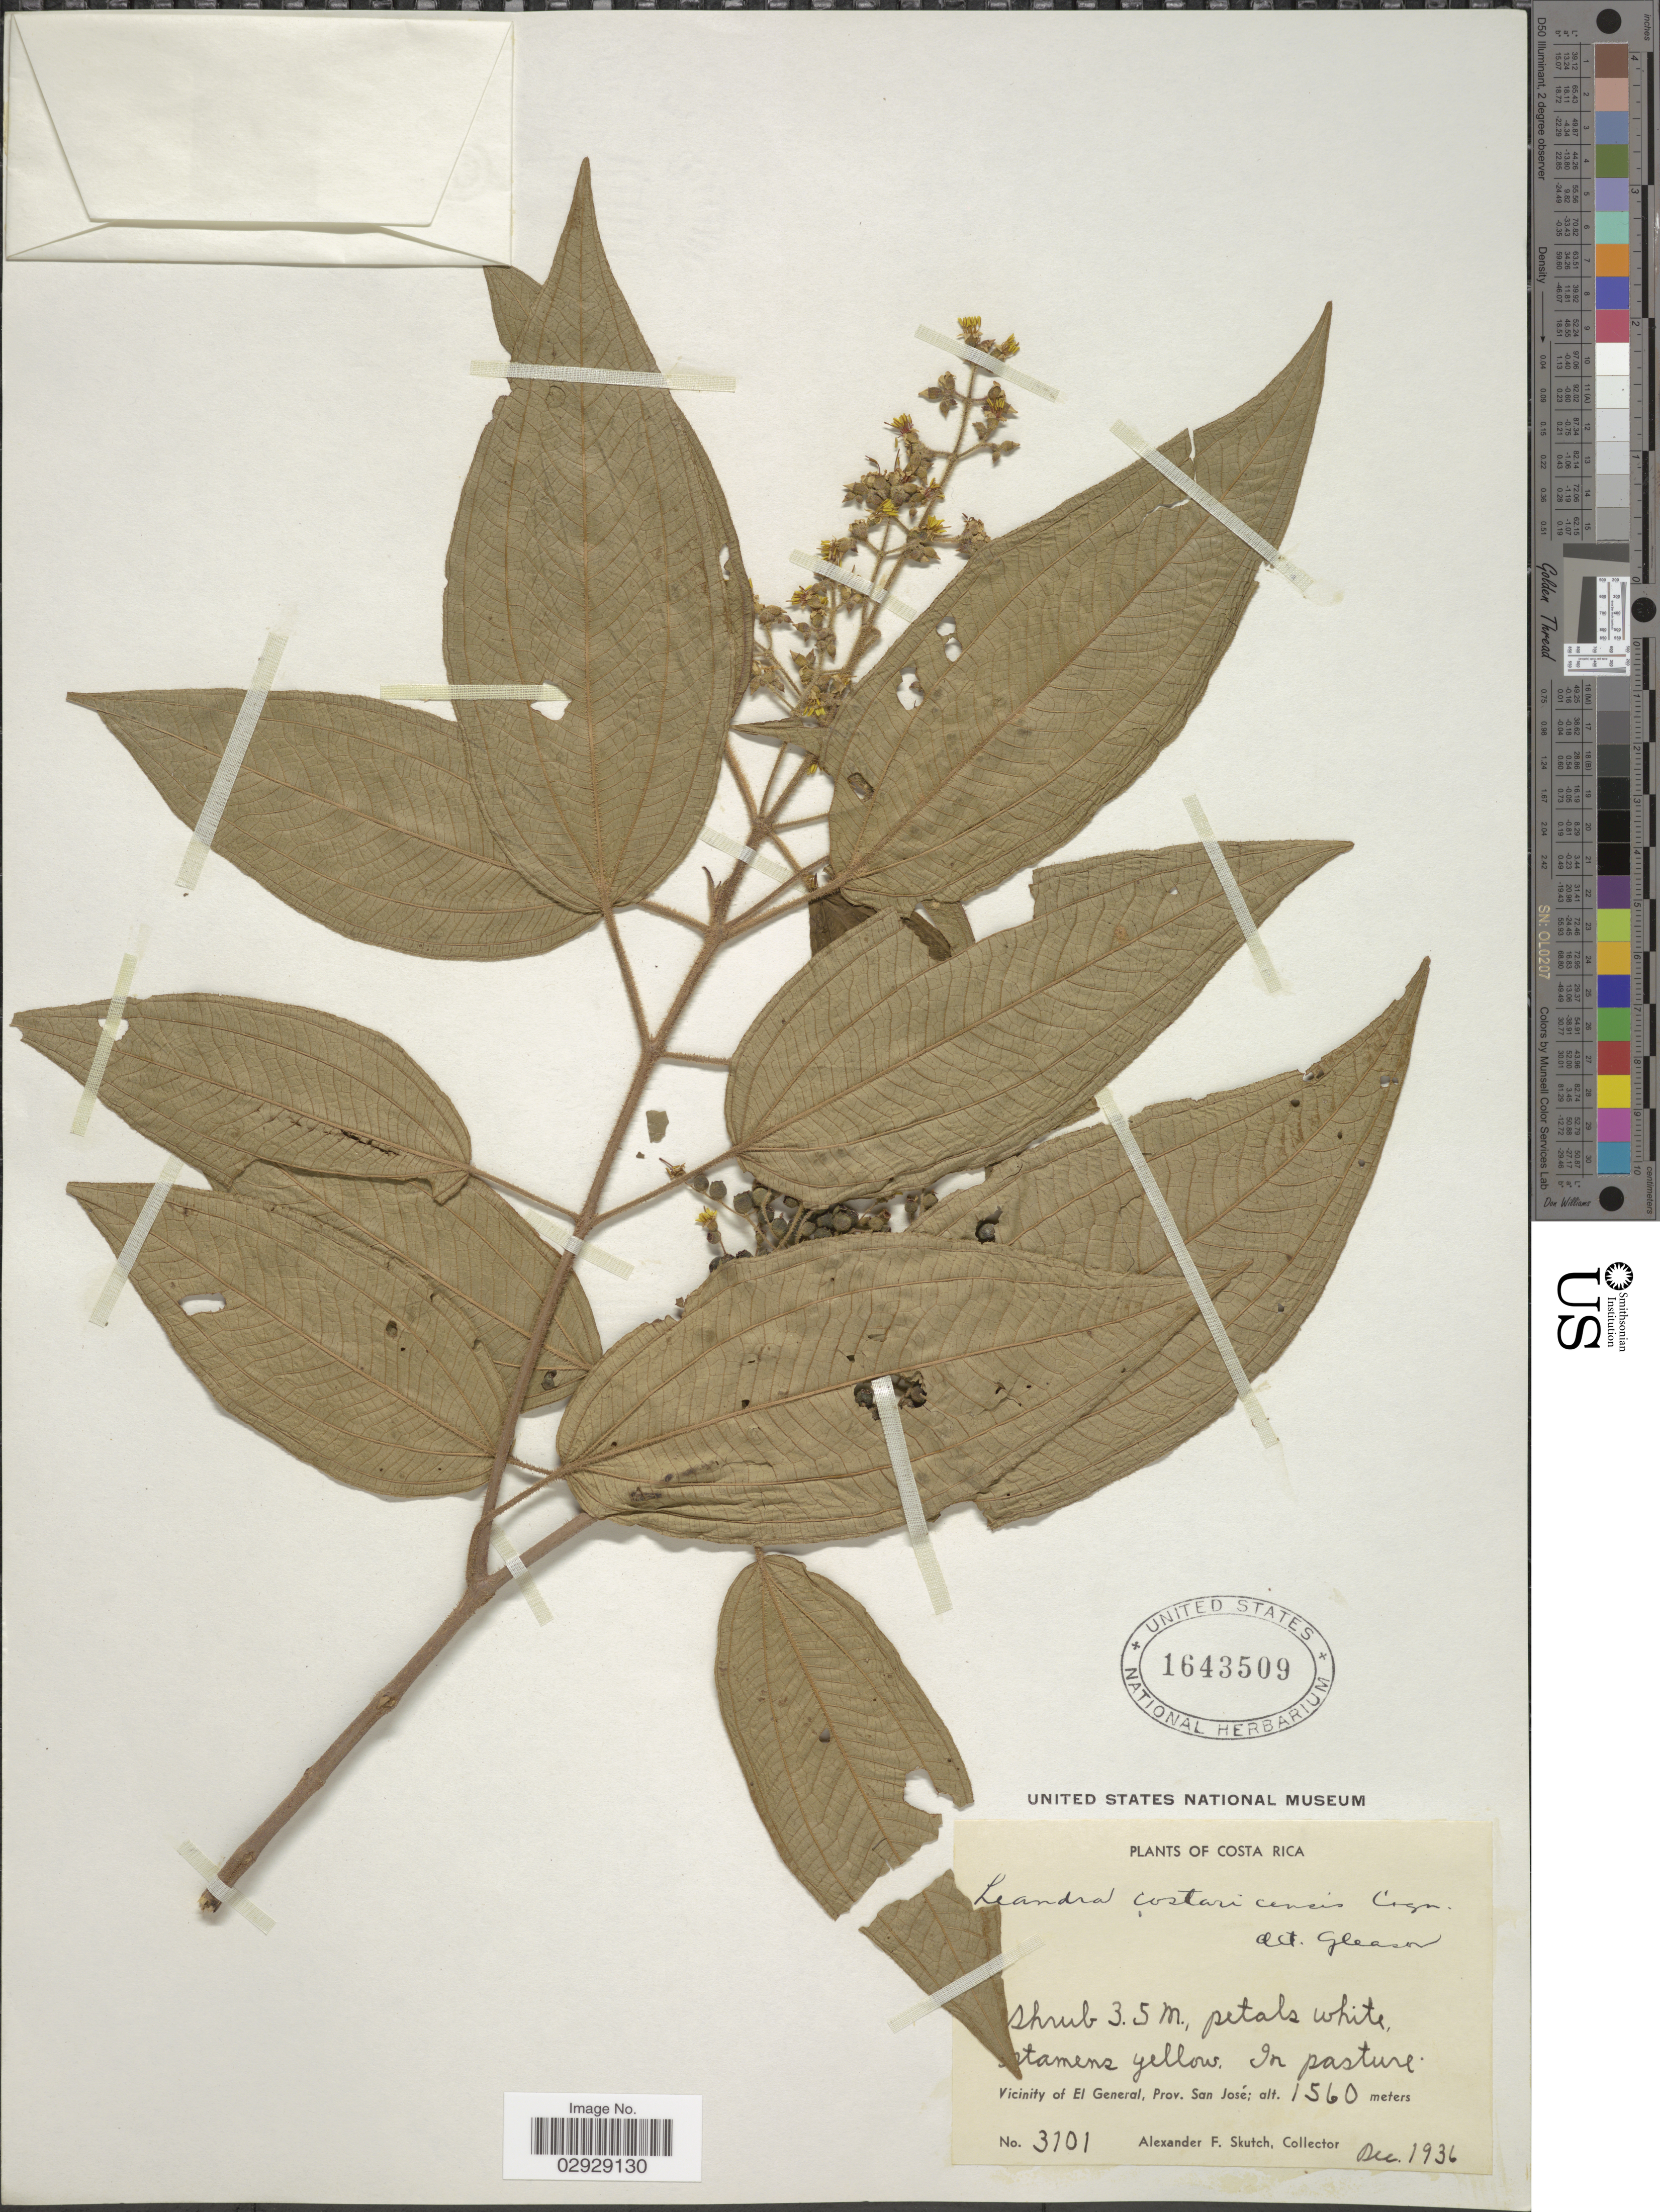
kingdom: Plantae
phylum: Tracheophyta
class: Magnoliopsida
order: Myrtales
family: Melastomataceae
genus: Leandra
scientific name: Leandra costaricensis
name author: Cogn.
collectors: A. F. Skutch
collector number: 3101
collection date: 1936-12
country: Costa Rica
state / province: San José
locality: Vicinity of El General.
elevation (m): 1560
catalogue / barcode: US 1643509